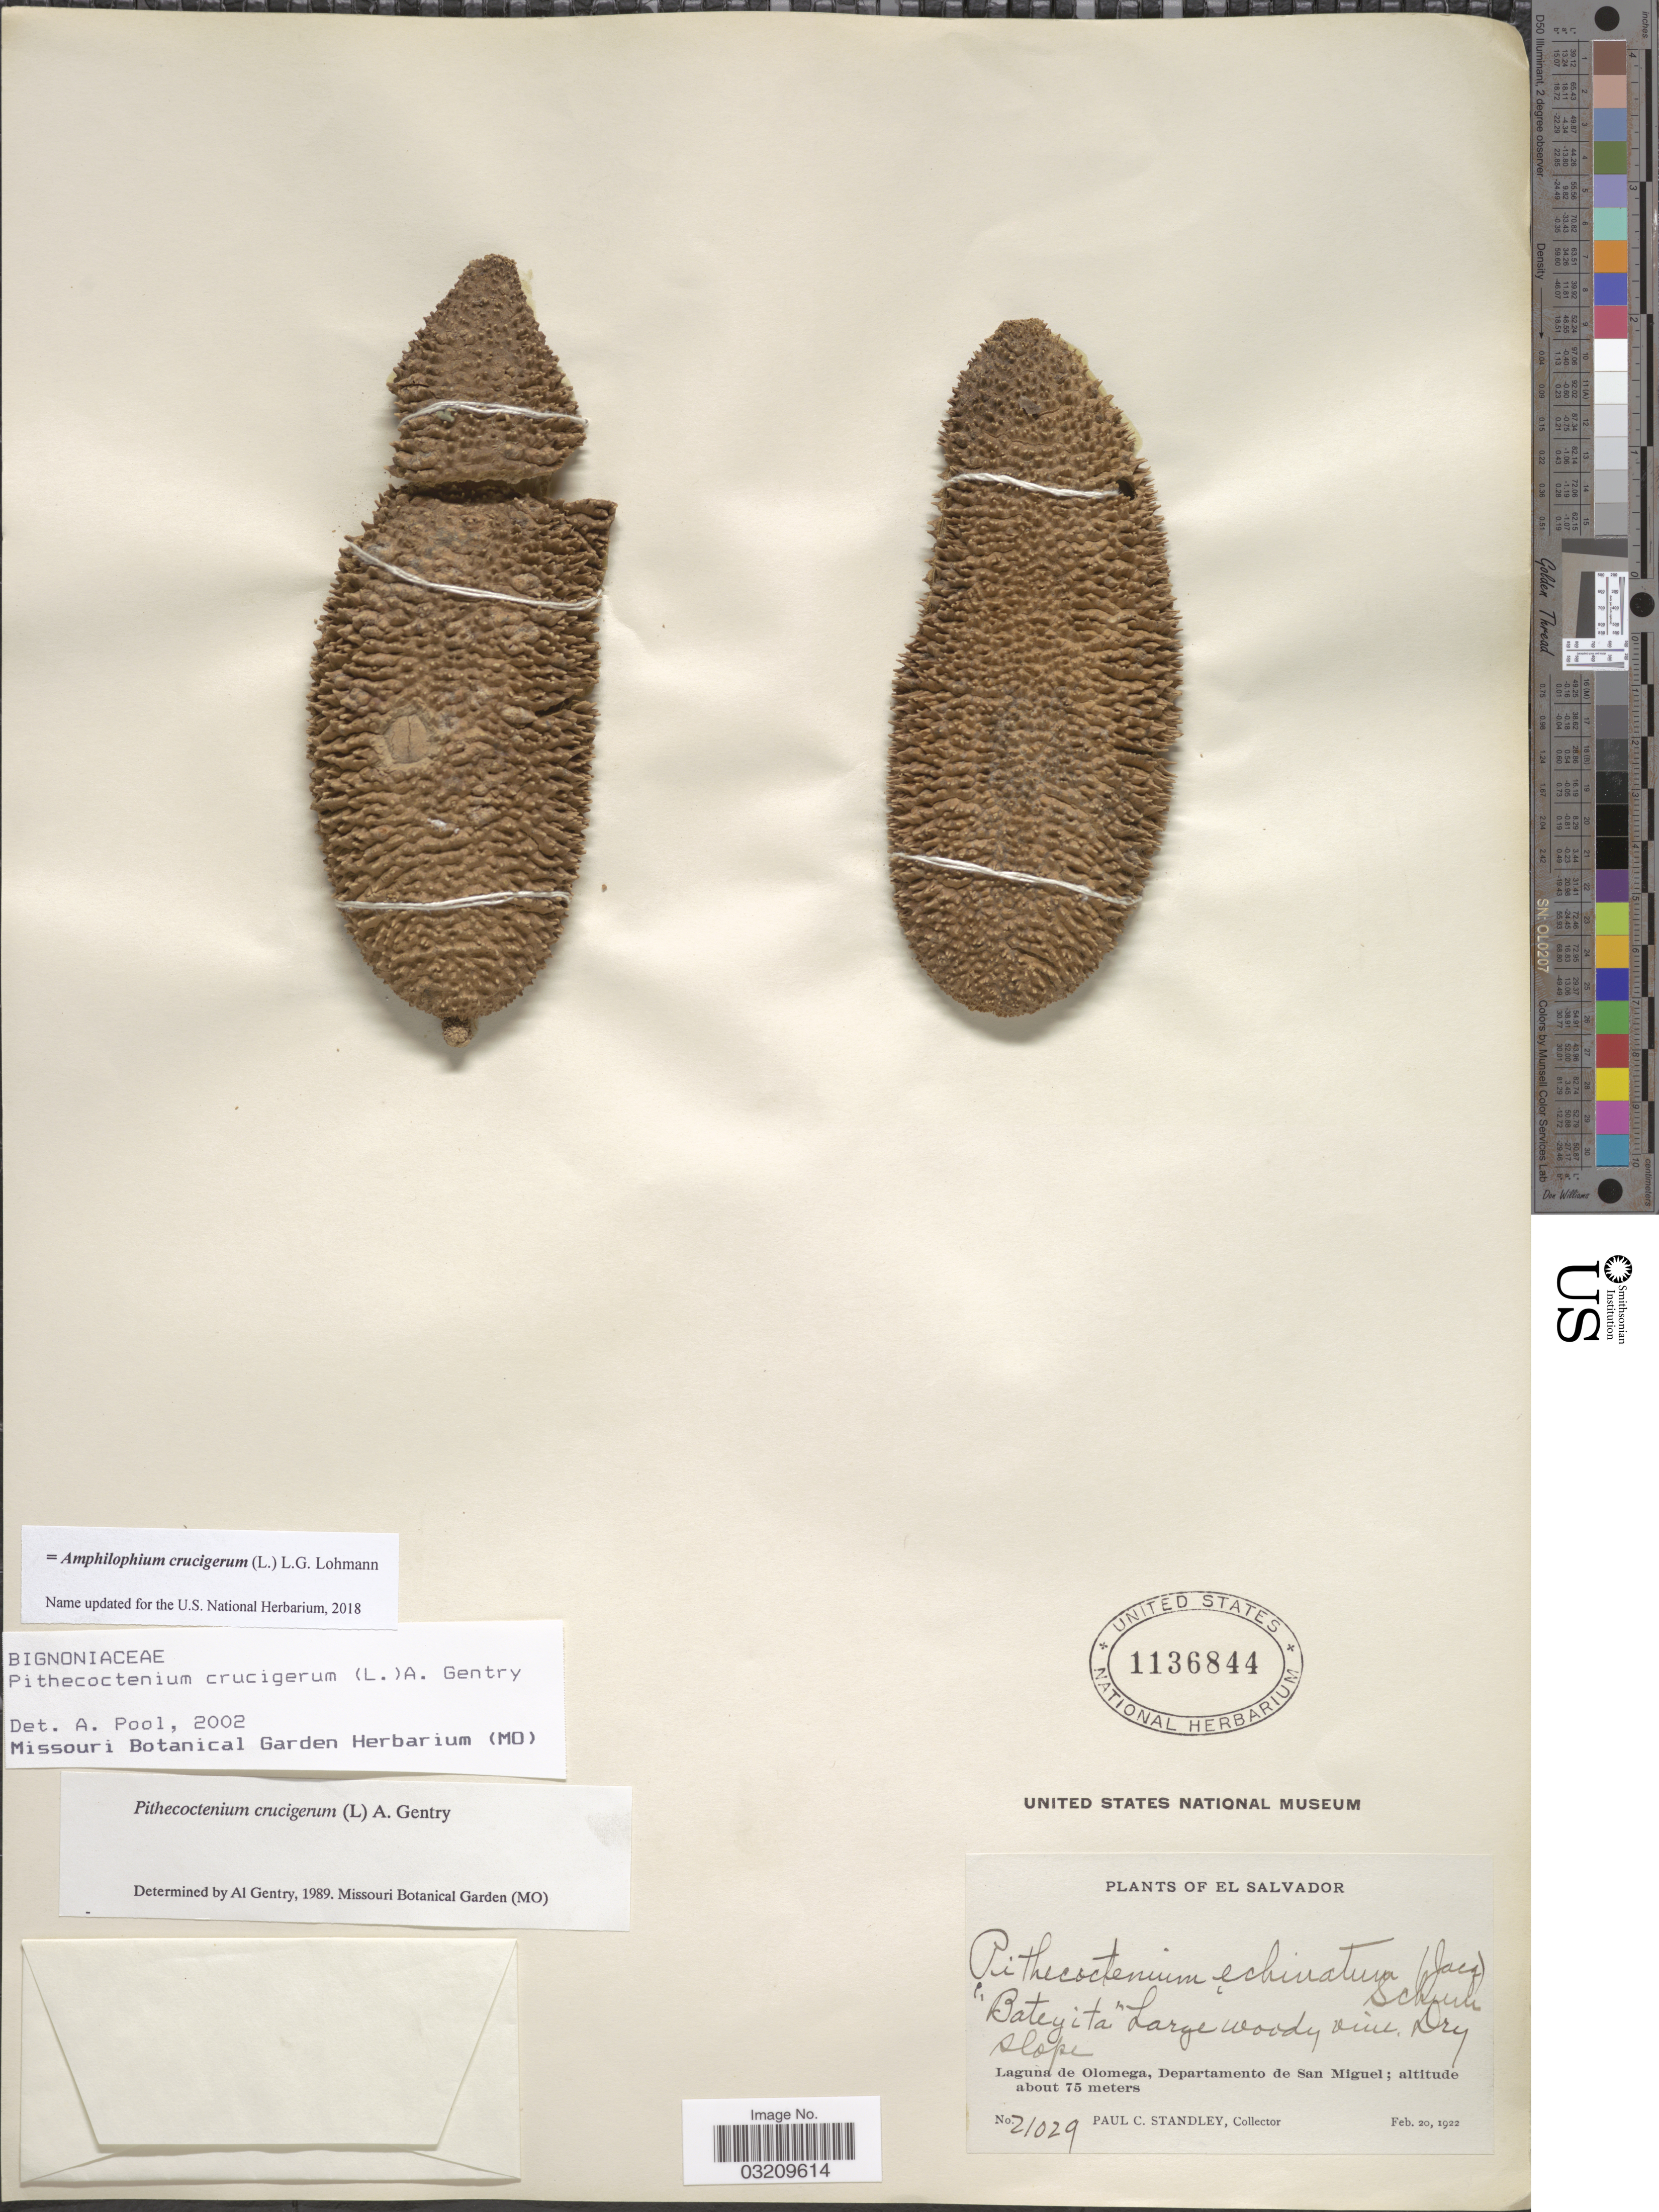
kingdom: Plantae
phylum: Tracheophyta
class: Magnoliopsida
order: Lamiales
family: Bignoniaceae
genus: Amphilophium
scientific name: Amphilophium crucigerum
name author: (L.) L.G. Lohmann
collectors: P. C. Standley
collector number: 21029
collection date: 1922-02-20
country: El Salvador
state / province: San Miguel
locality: Laguna de Olomega, Departamento de San Miguel.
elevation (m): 75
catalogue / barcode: US 1136844